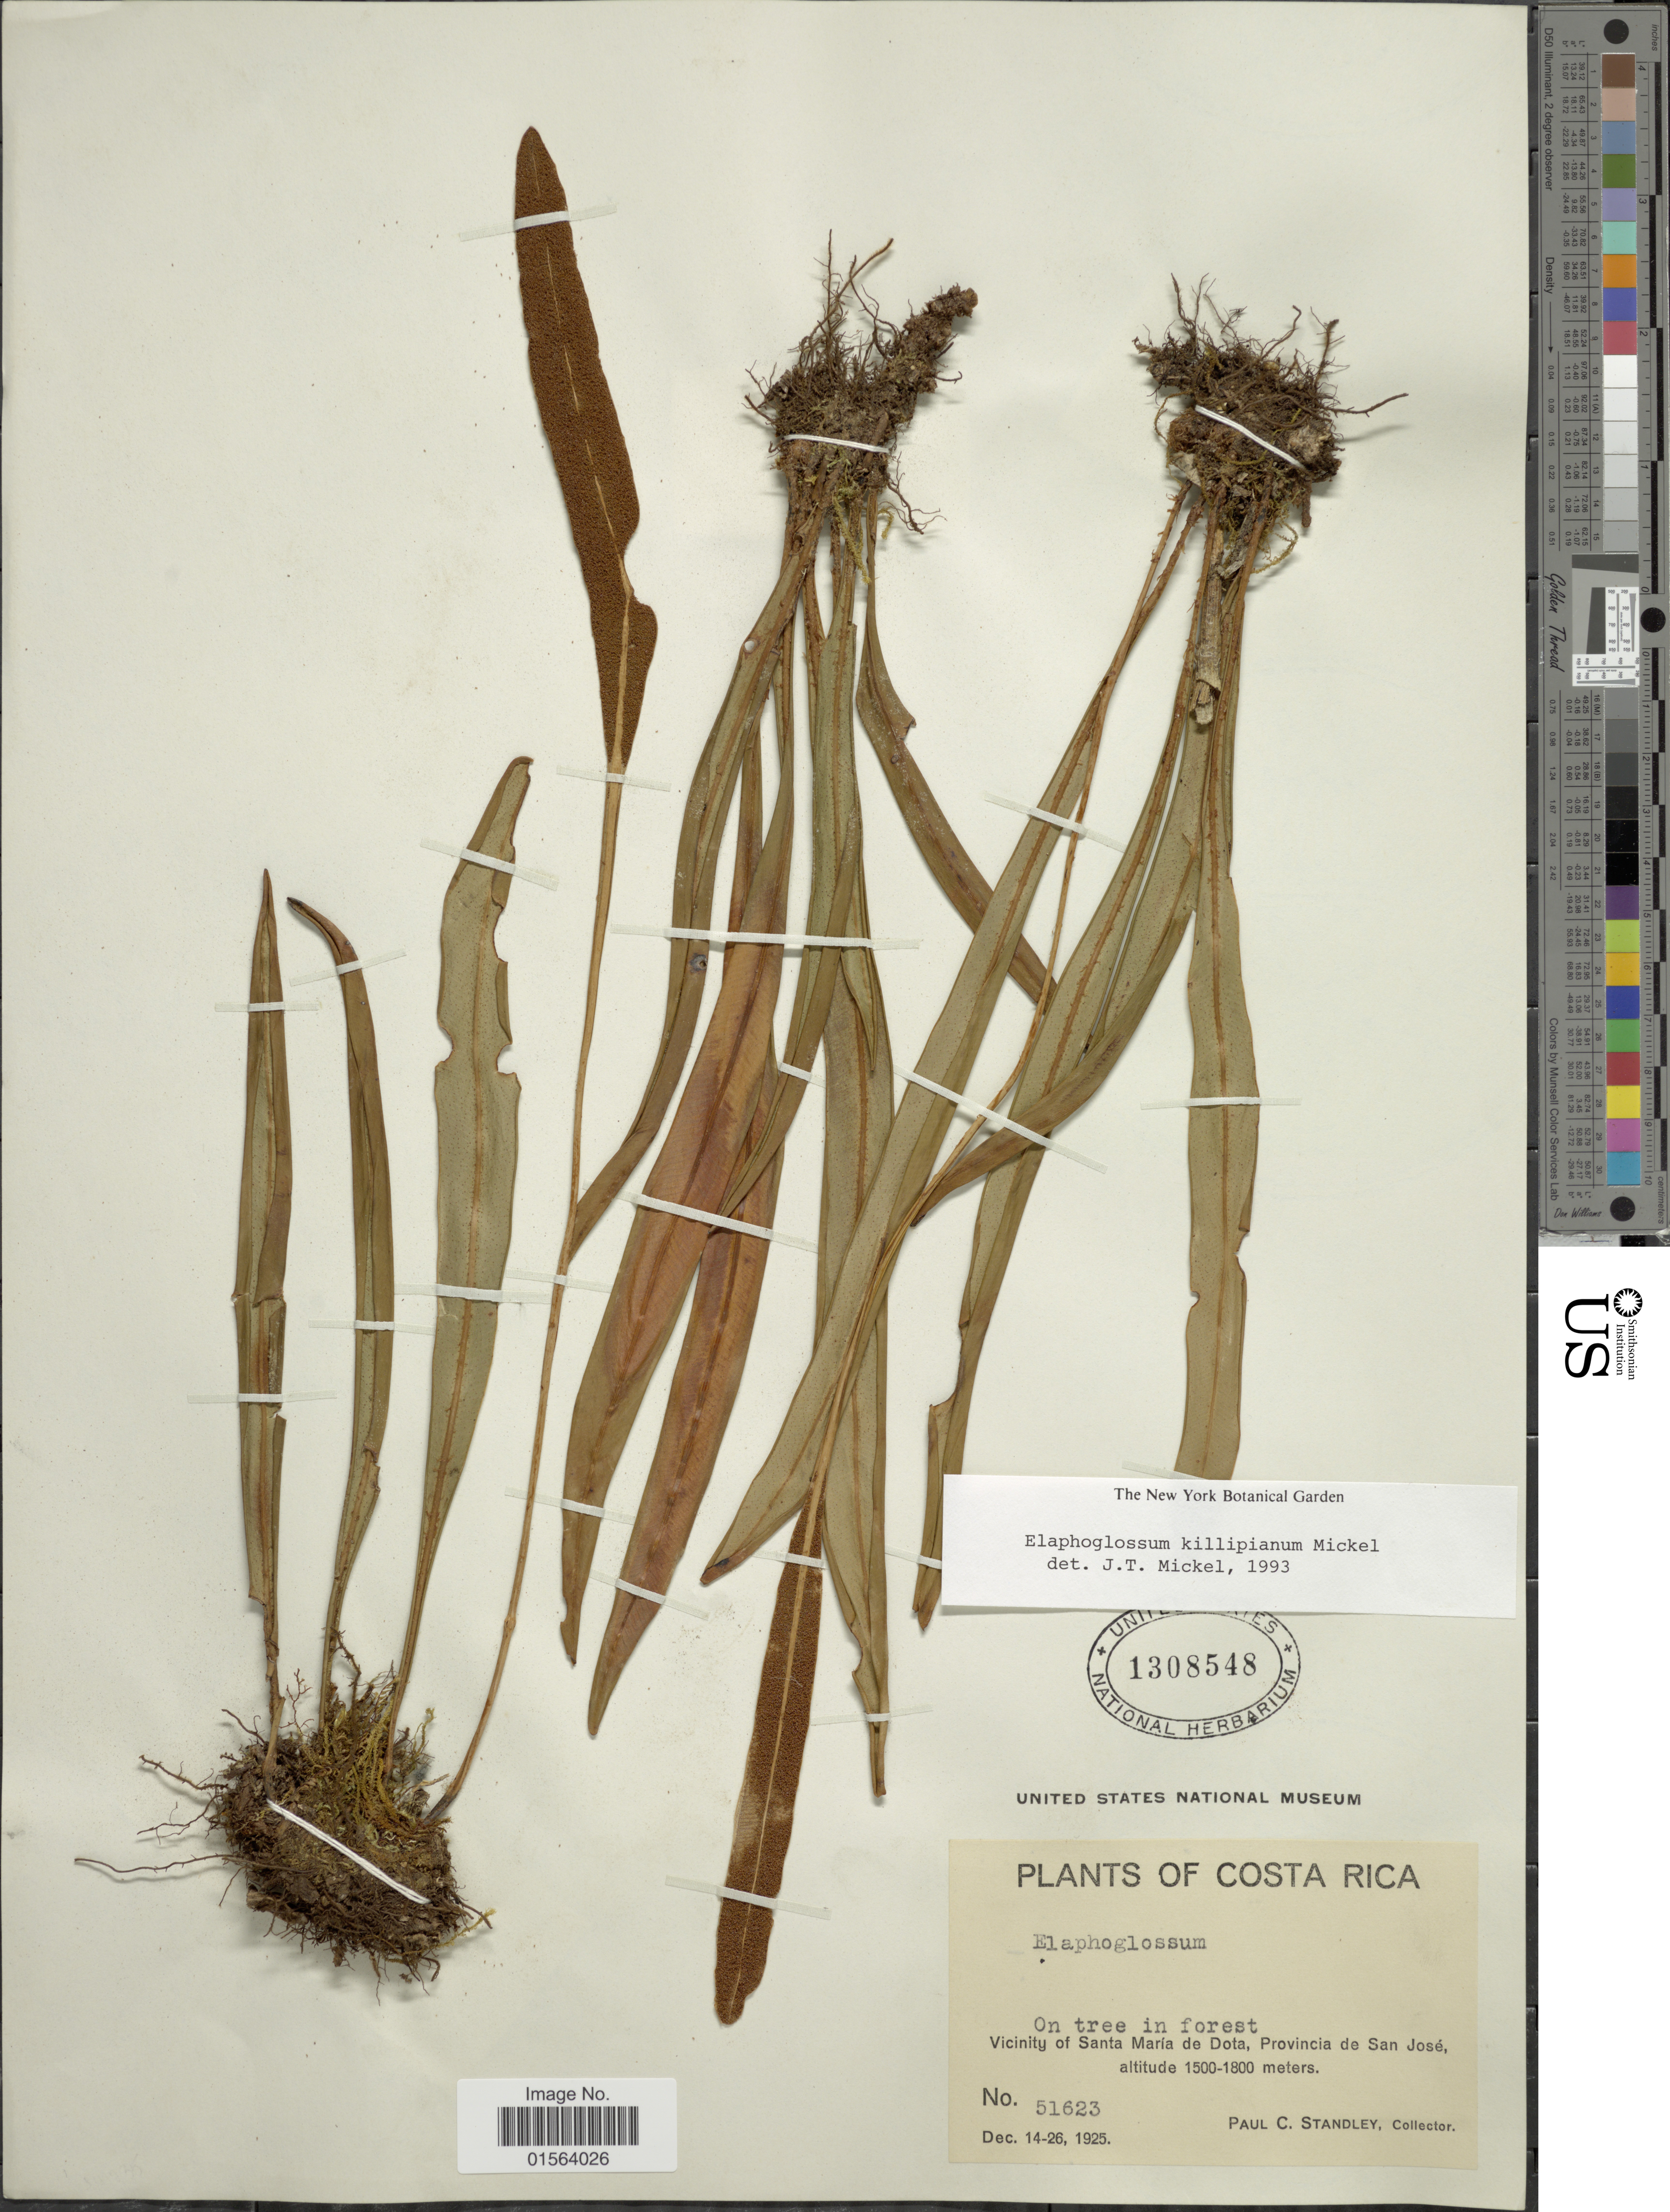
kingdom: Plantae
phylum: Tracheophyta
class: Polypodiopsida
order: Polypodiales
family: Dryopteridaceae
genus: Elaphoglossum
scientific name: Elaphoglossum killipianum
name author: Mickel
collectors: P. C. Standley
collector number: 51623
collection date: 1925-12-14/1925-12-26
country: Costa Rica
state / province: San José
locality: Vicinity of Santa Maria de Dota, Provincia de San Jose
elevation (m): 1500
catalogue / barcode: US 1308548